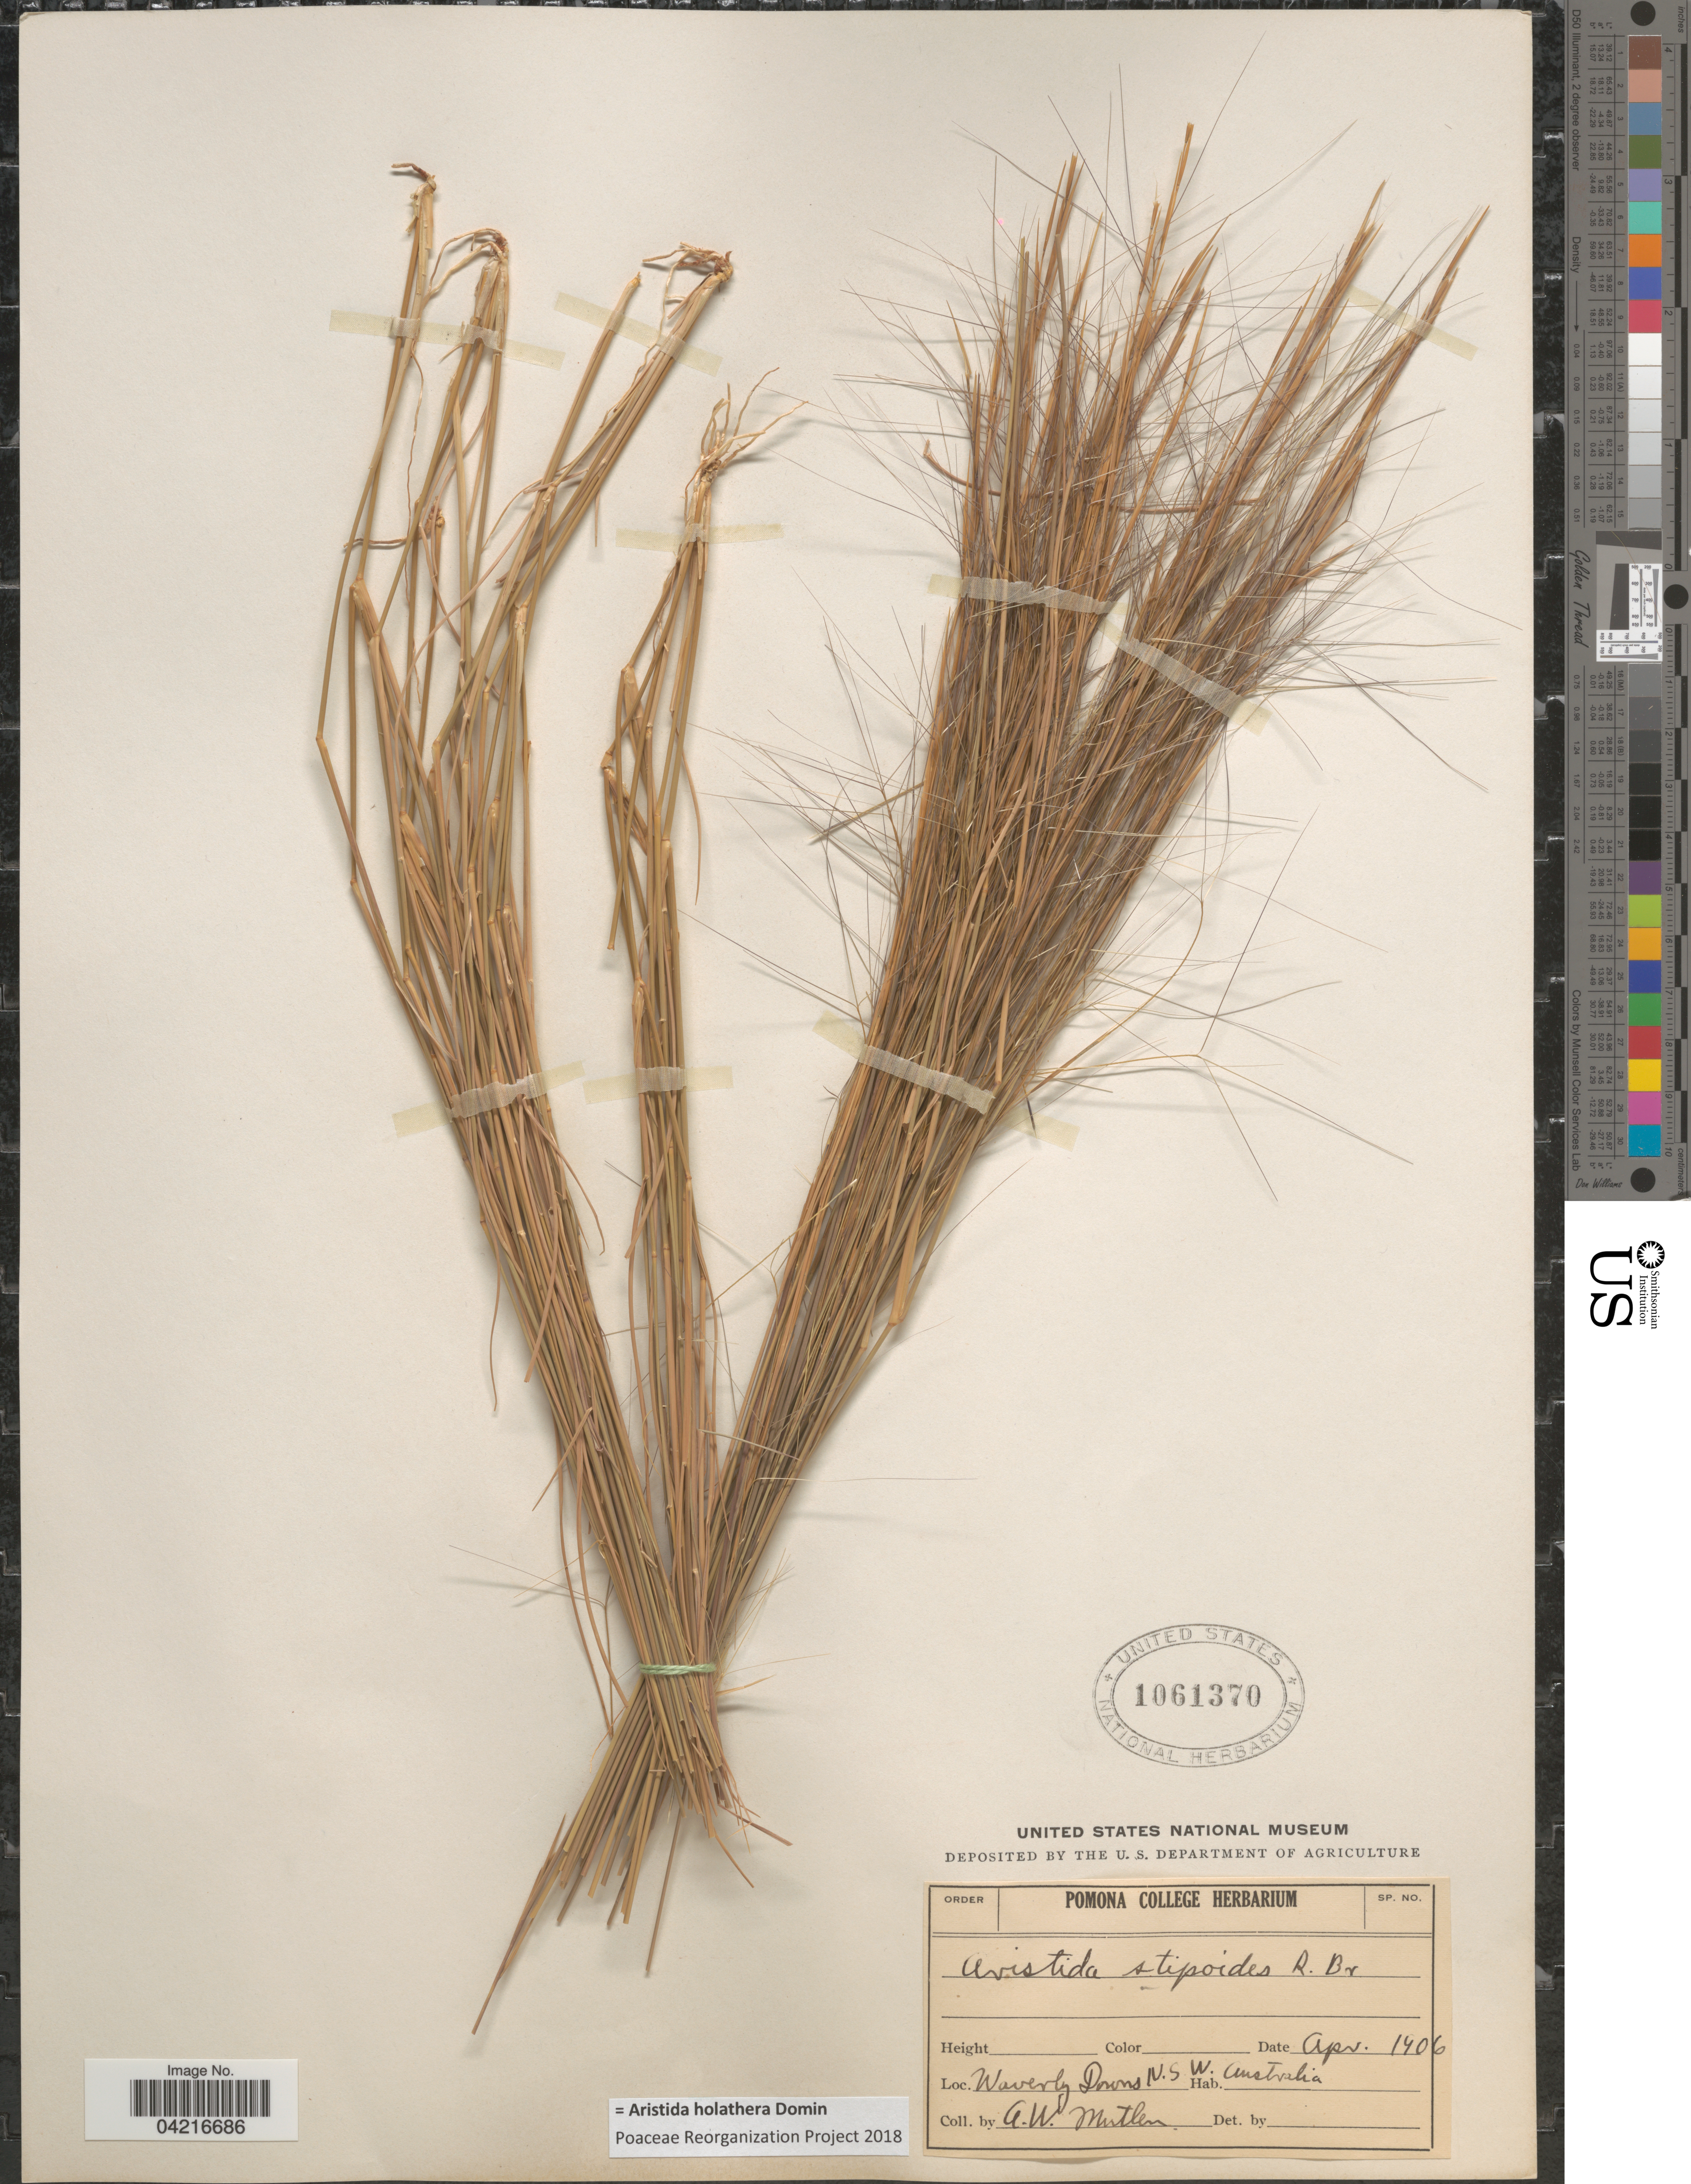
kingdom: Plantae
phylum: Tracheophyta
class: Liliopsida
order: Poales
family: Poaceae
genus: Aristida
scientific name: Aristida holathera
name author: Domin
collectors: A. Mutlen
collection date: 1906-04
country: Australia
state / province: New South Wales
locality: Waverly Downs.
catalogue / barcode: US 1061370